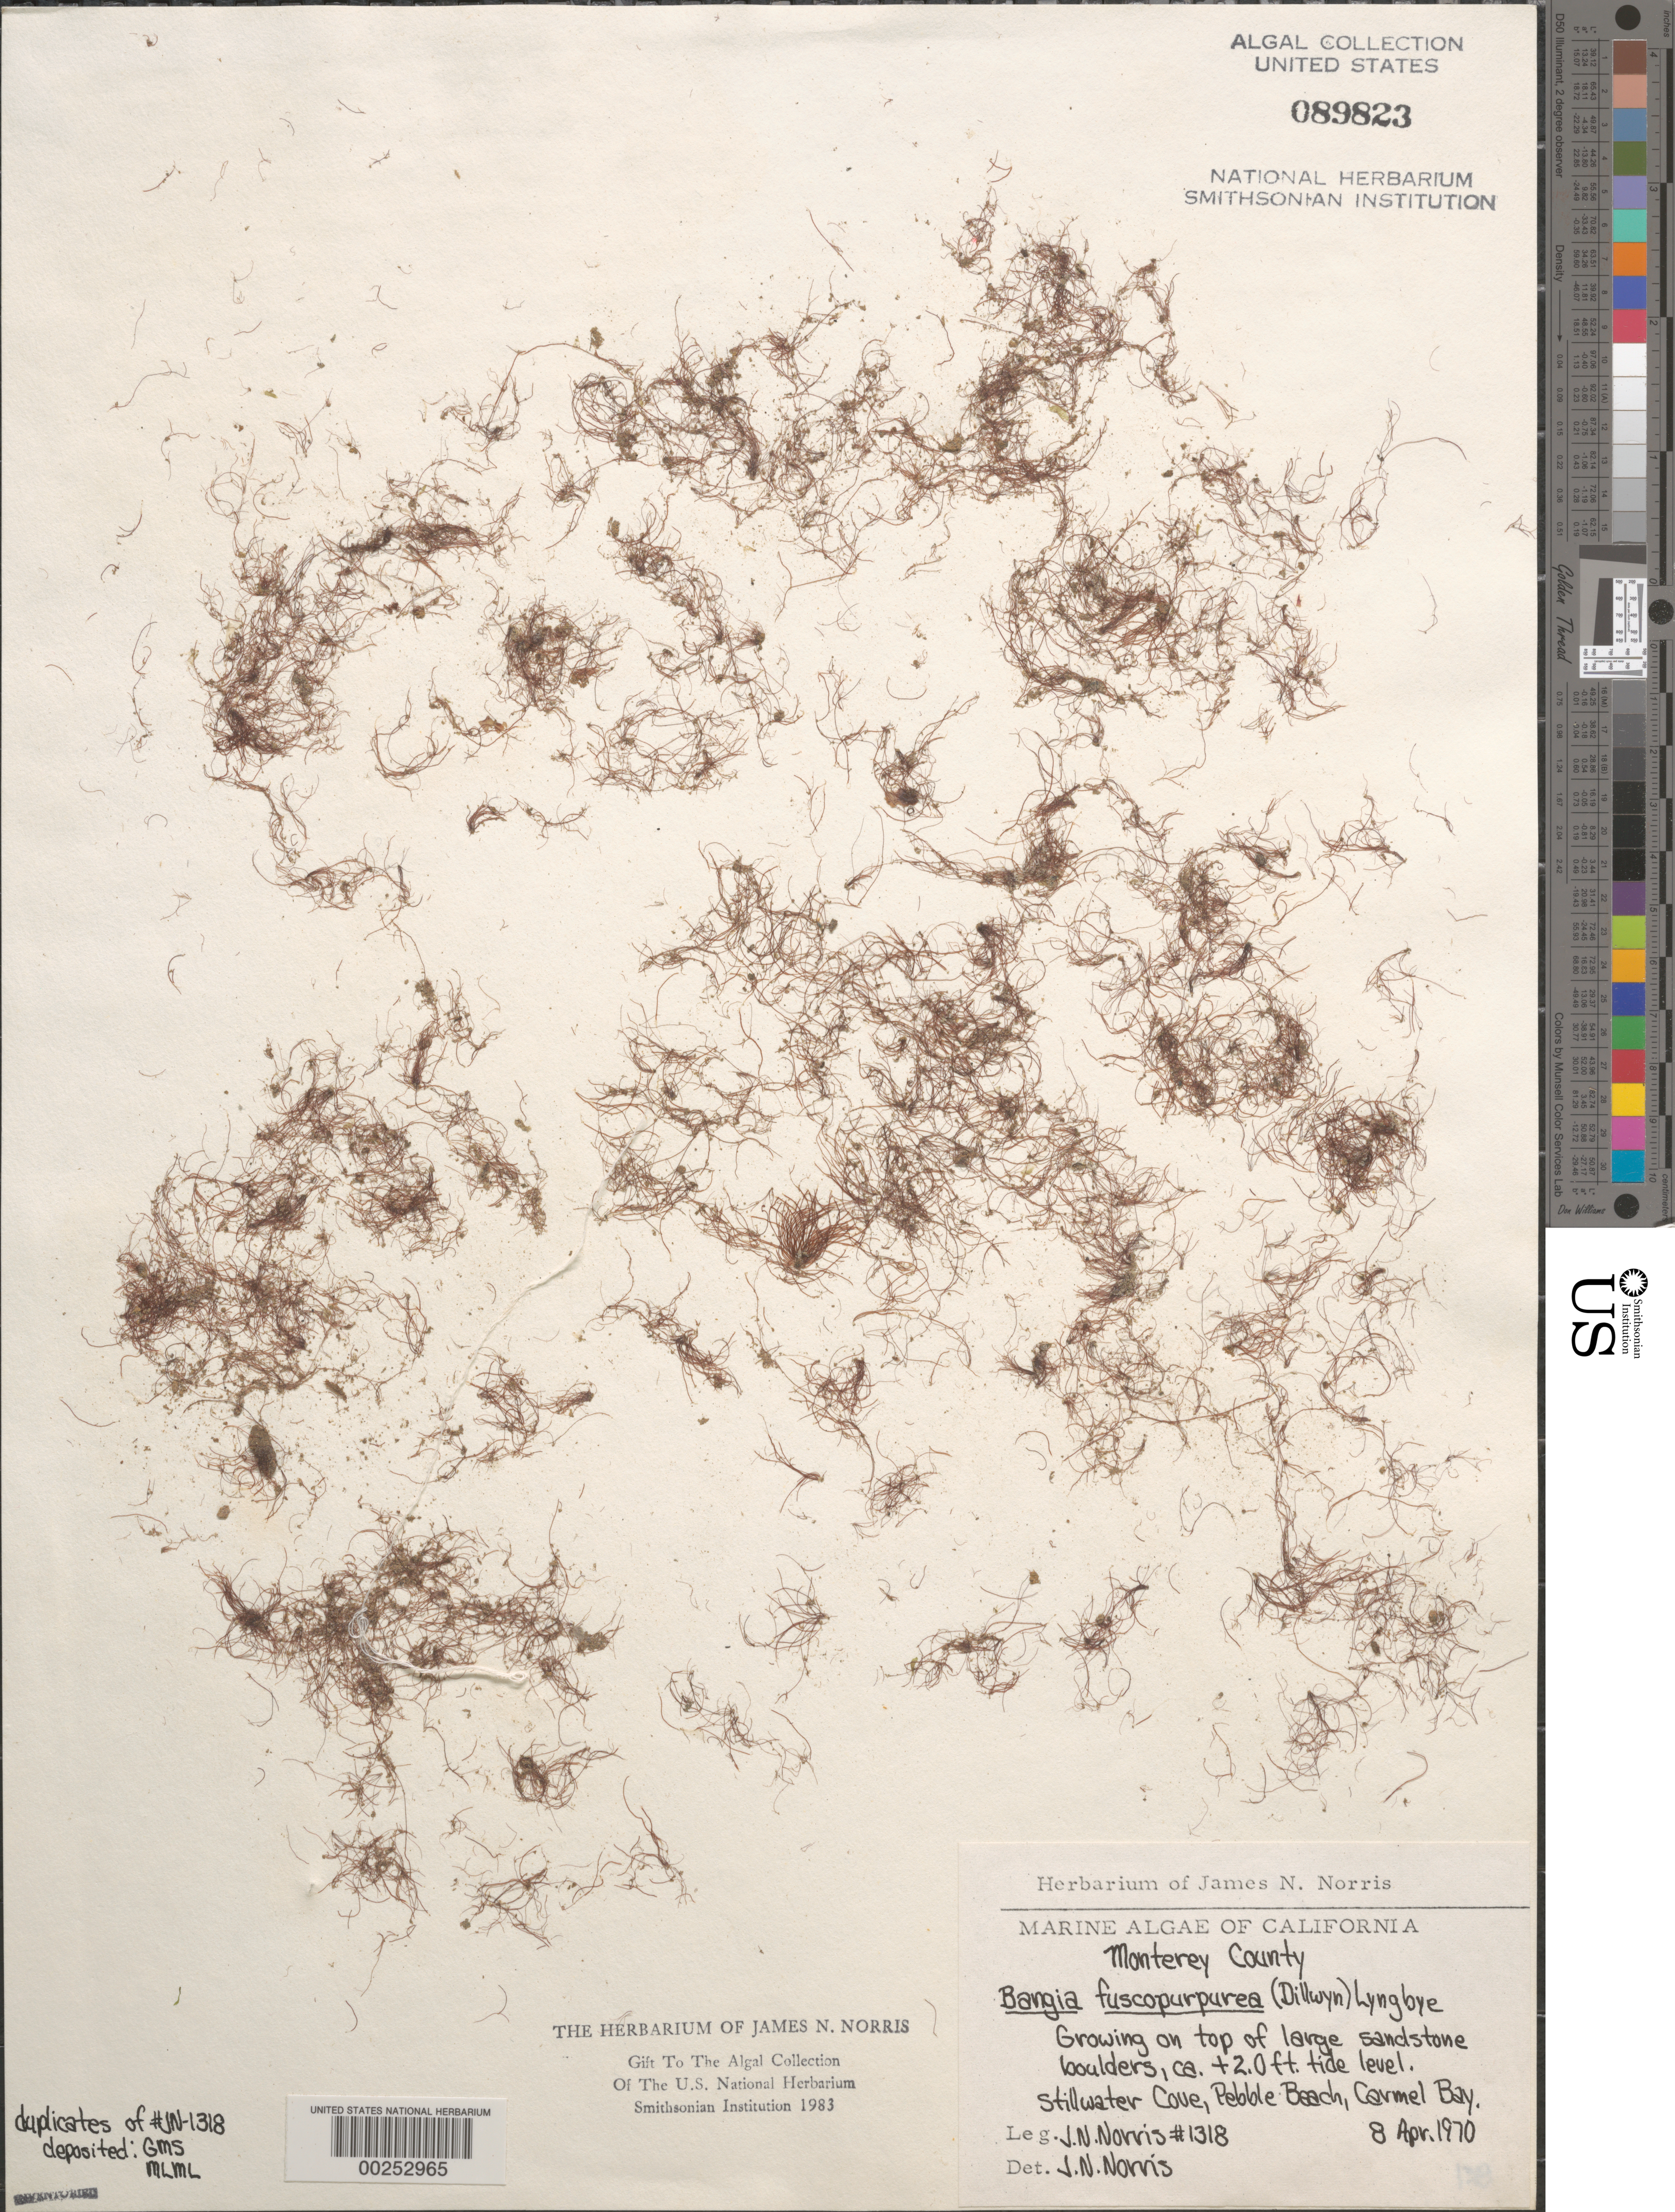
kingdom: Plantae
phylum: Rhodophyta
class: Bangiophyceae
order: Bangiales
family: Bangiaceae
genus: Bangia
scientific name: Bangia fuscopurpurea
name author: (Dillwyn) Lyngb.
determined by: Norris, James N.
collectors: J. N. Norris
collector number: JN-1318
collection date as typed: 08 Apr 1970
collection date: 1970-04-08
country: United States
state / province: California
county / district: Monterey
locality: Stillwater Cove, Pebble Beach, Carmel Bay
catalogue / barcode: US 89823